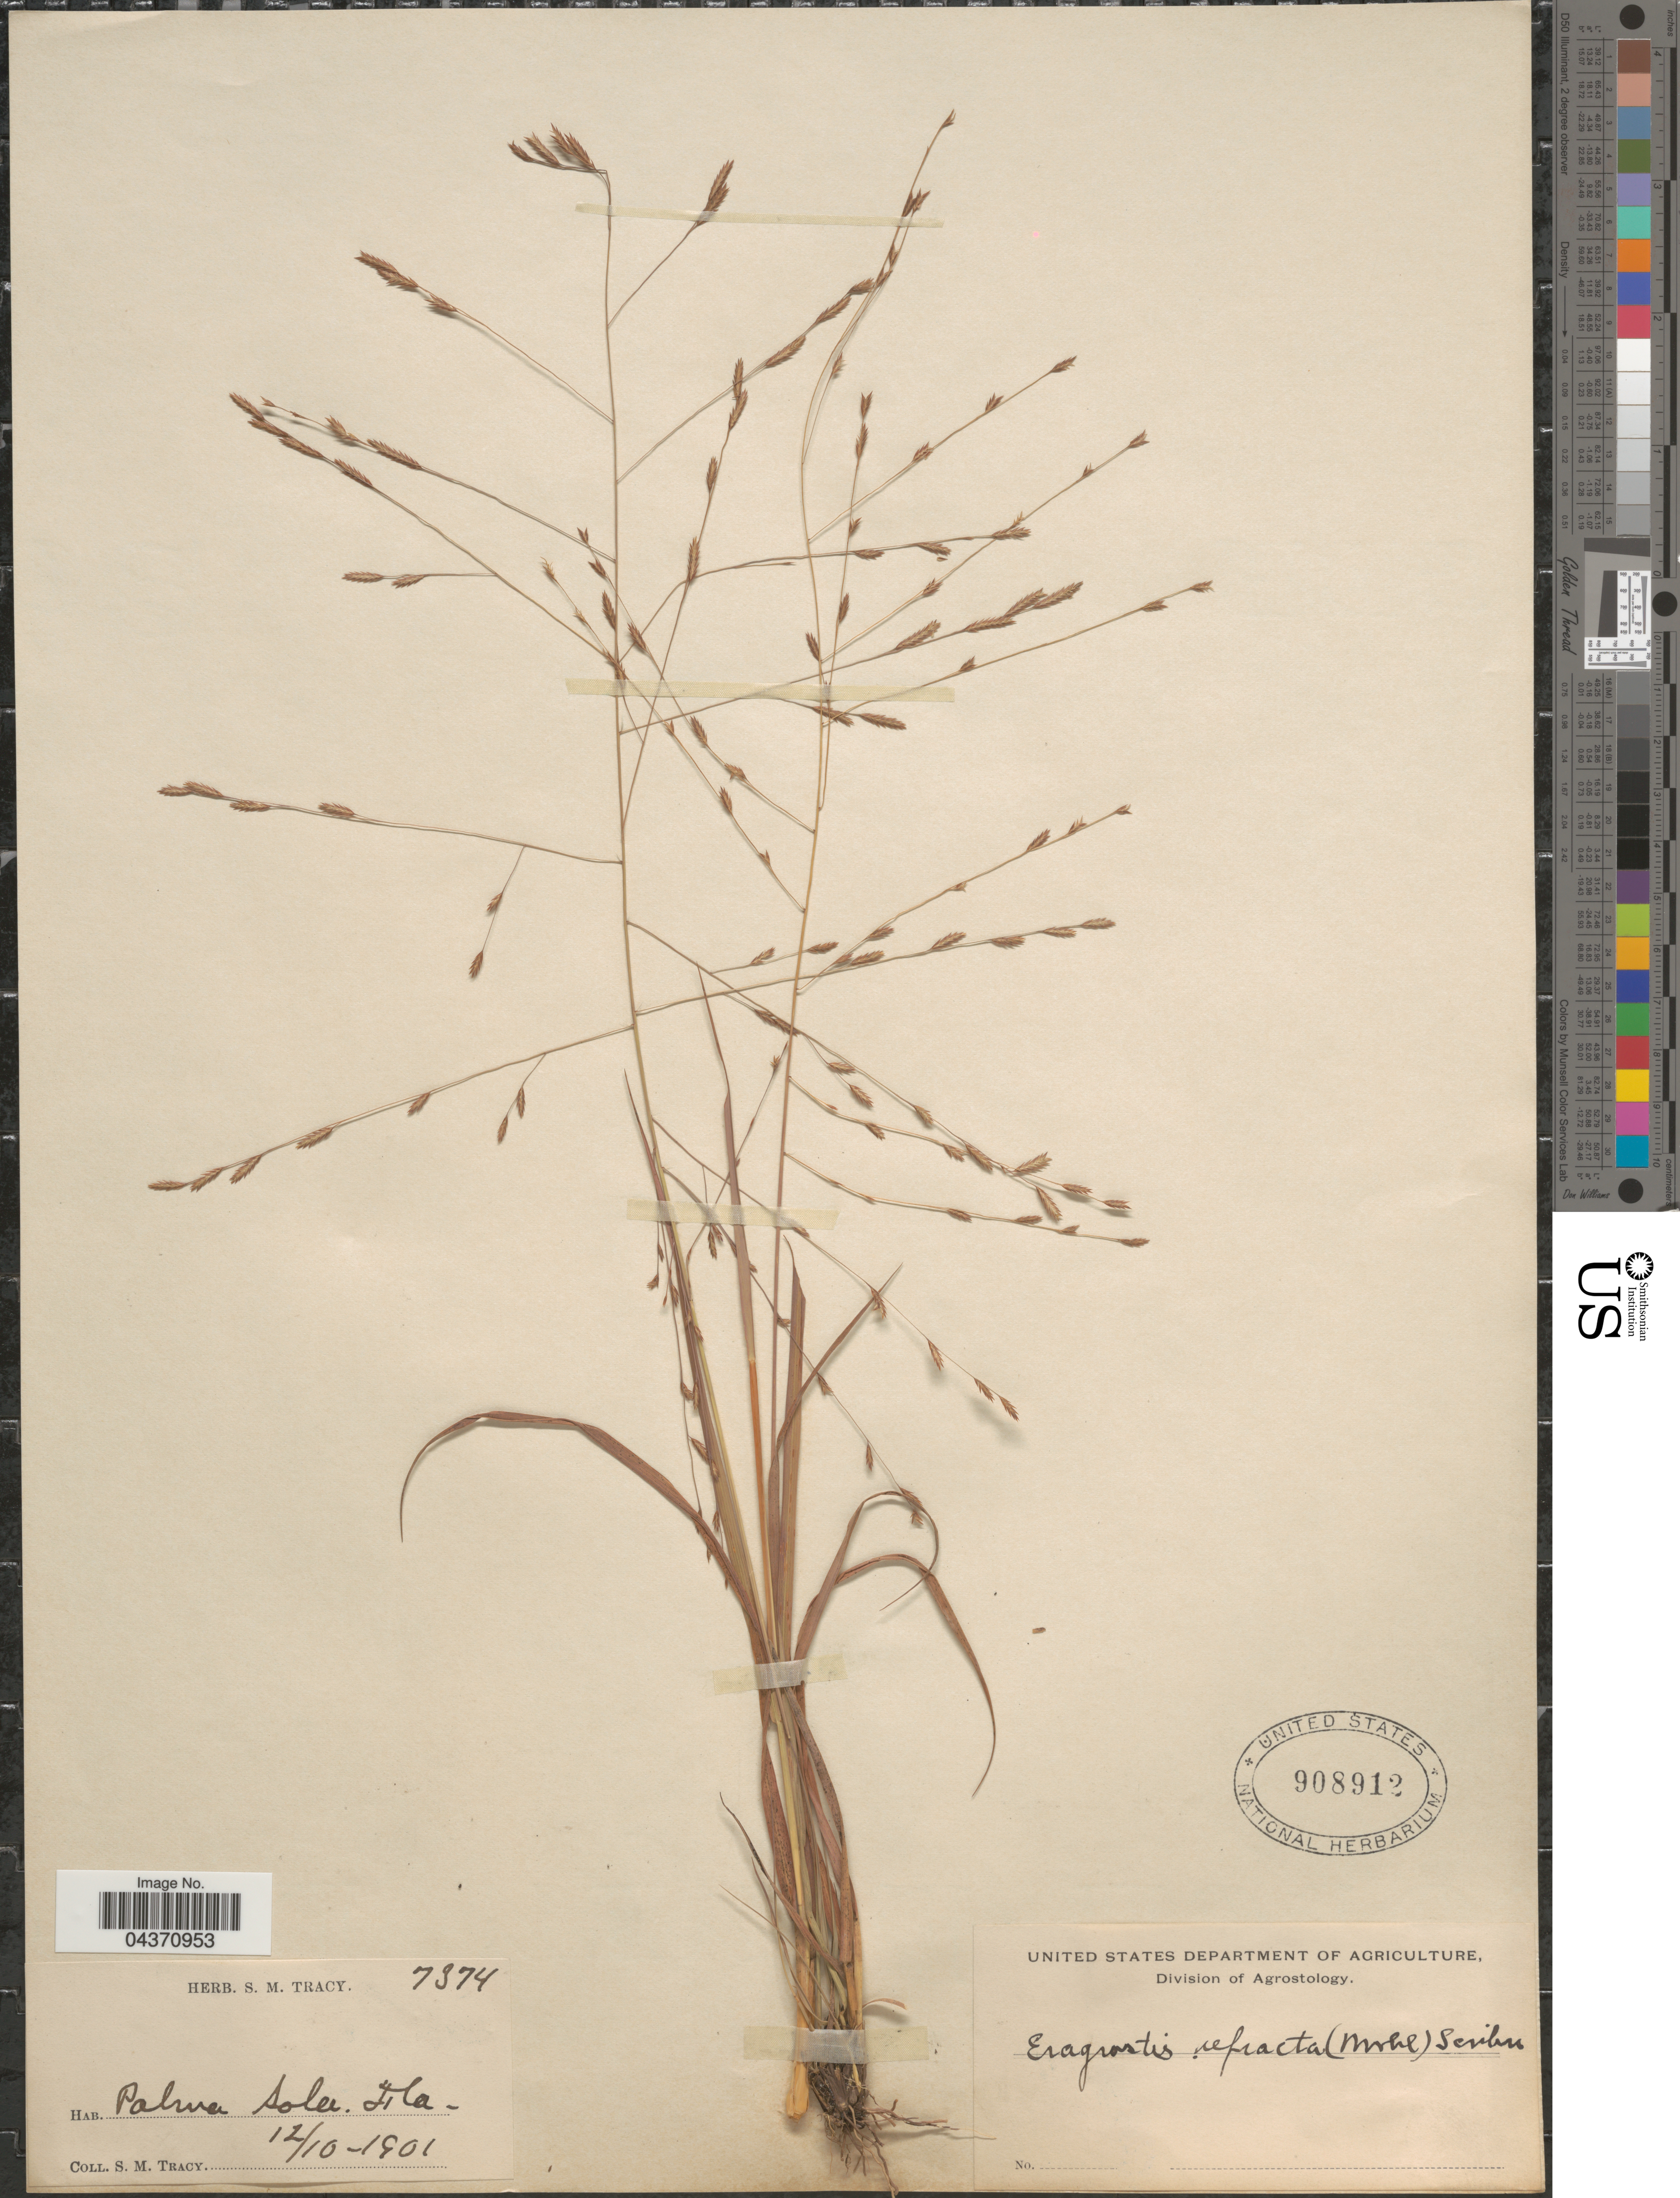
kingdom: Plantae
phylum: Tracheophyta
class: Liliopsida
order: Poales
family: Poaceae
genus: Eragrostis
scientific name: Eragrostis refracta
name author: (Muhl.) Scribn.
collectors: S. M. Tracy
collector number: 7374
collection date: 1901-12-10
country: United States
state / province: Florida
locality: Palma Sola.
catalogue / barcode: US 908912